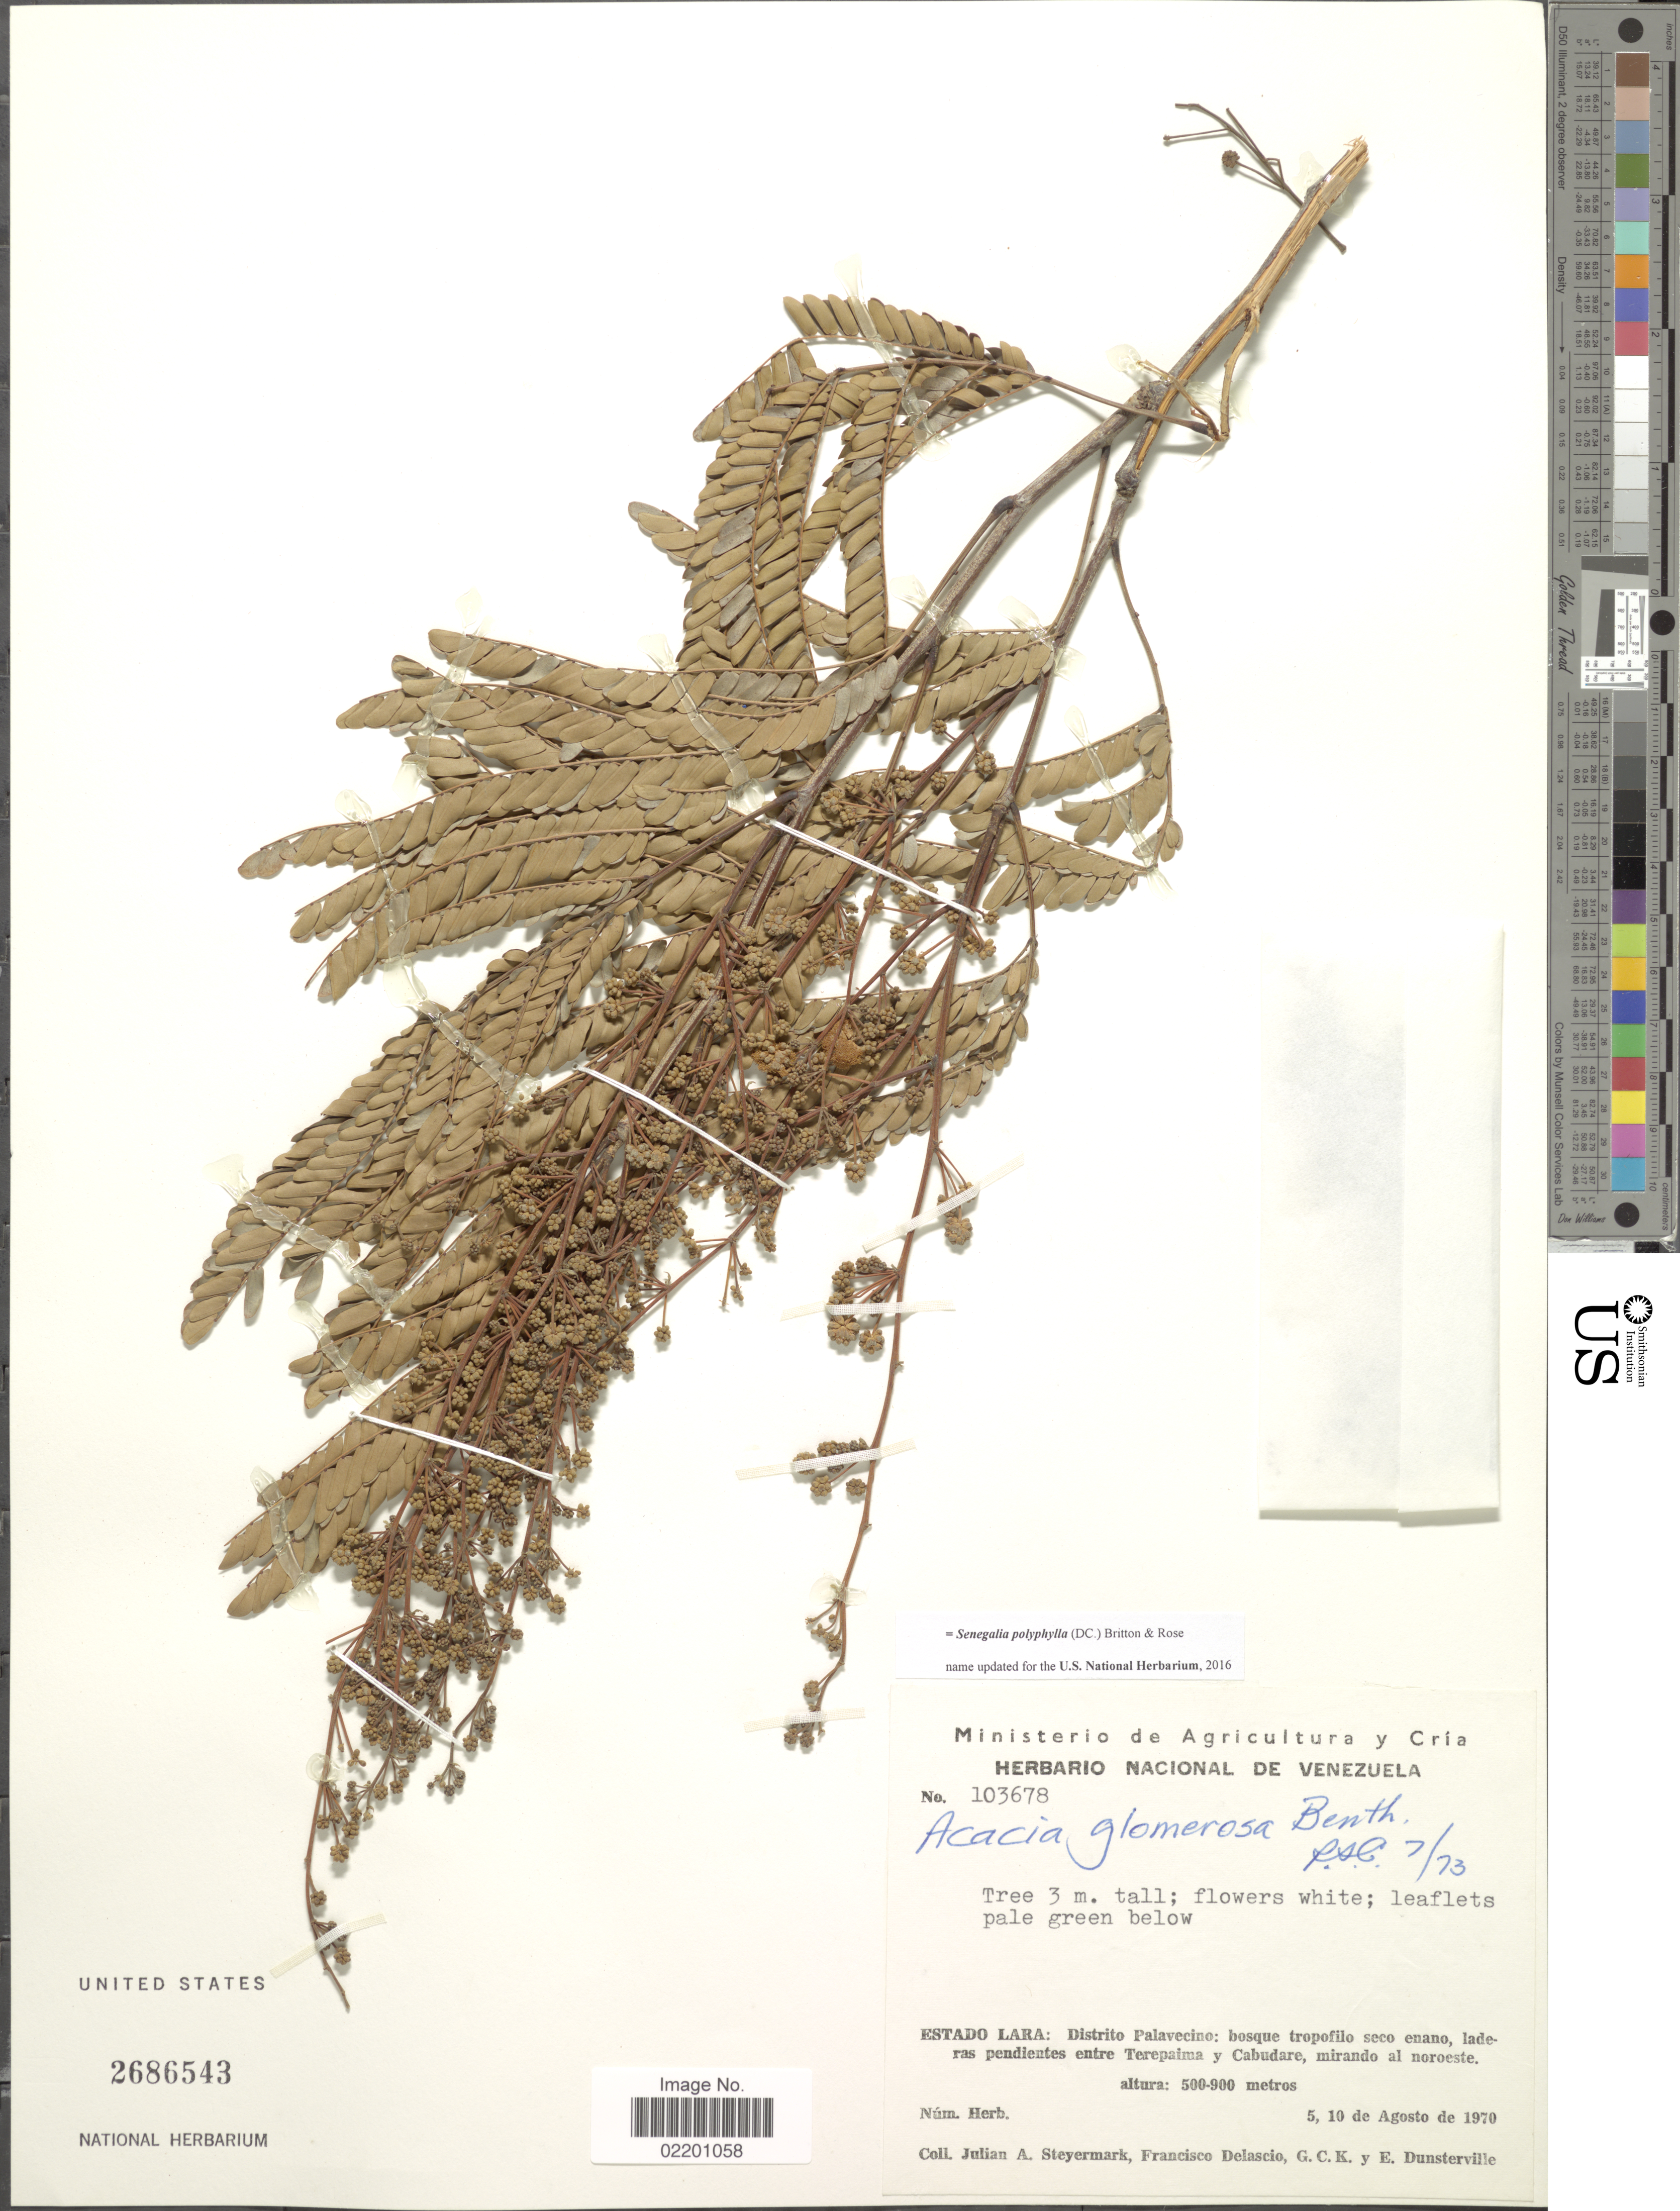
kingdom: Plantae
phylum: Tracheophyta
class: Magnoliopsida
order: Fabales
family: Fabaceae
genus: Senegalia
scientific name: Senegalia polyphylla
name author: (DC.) Britton & Rose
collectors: J. Steyermark, F. Delascio C., G. C. K. Dunsterville & E. Dunsterville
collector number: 103678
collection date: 1970-08-05/1970-08-10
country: Venezuela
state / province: Lara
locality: Estado Lara: Distrito Palavecino: bosque tropofilo seco enano, laderas pendientes entre Terepaima y Cabudare, mirando al noroeste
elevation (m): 500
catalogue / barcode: US 2686543